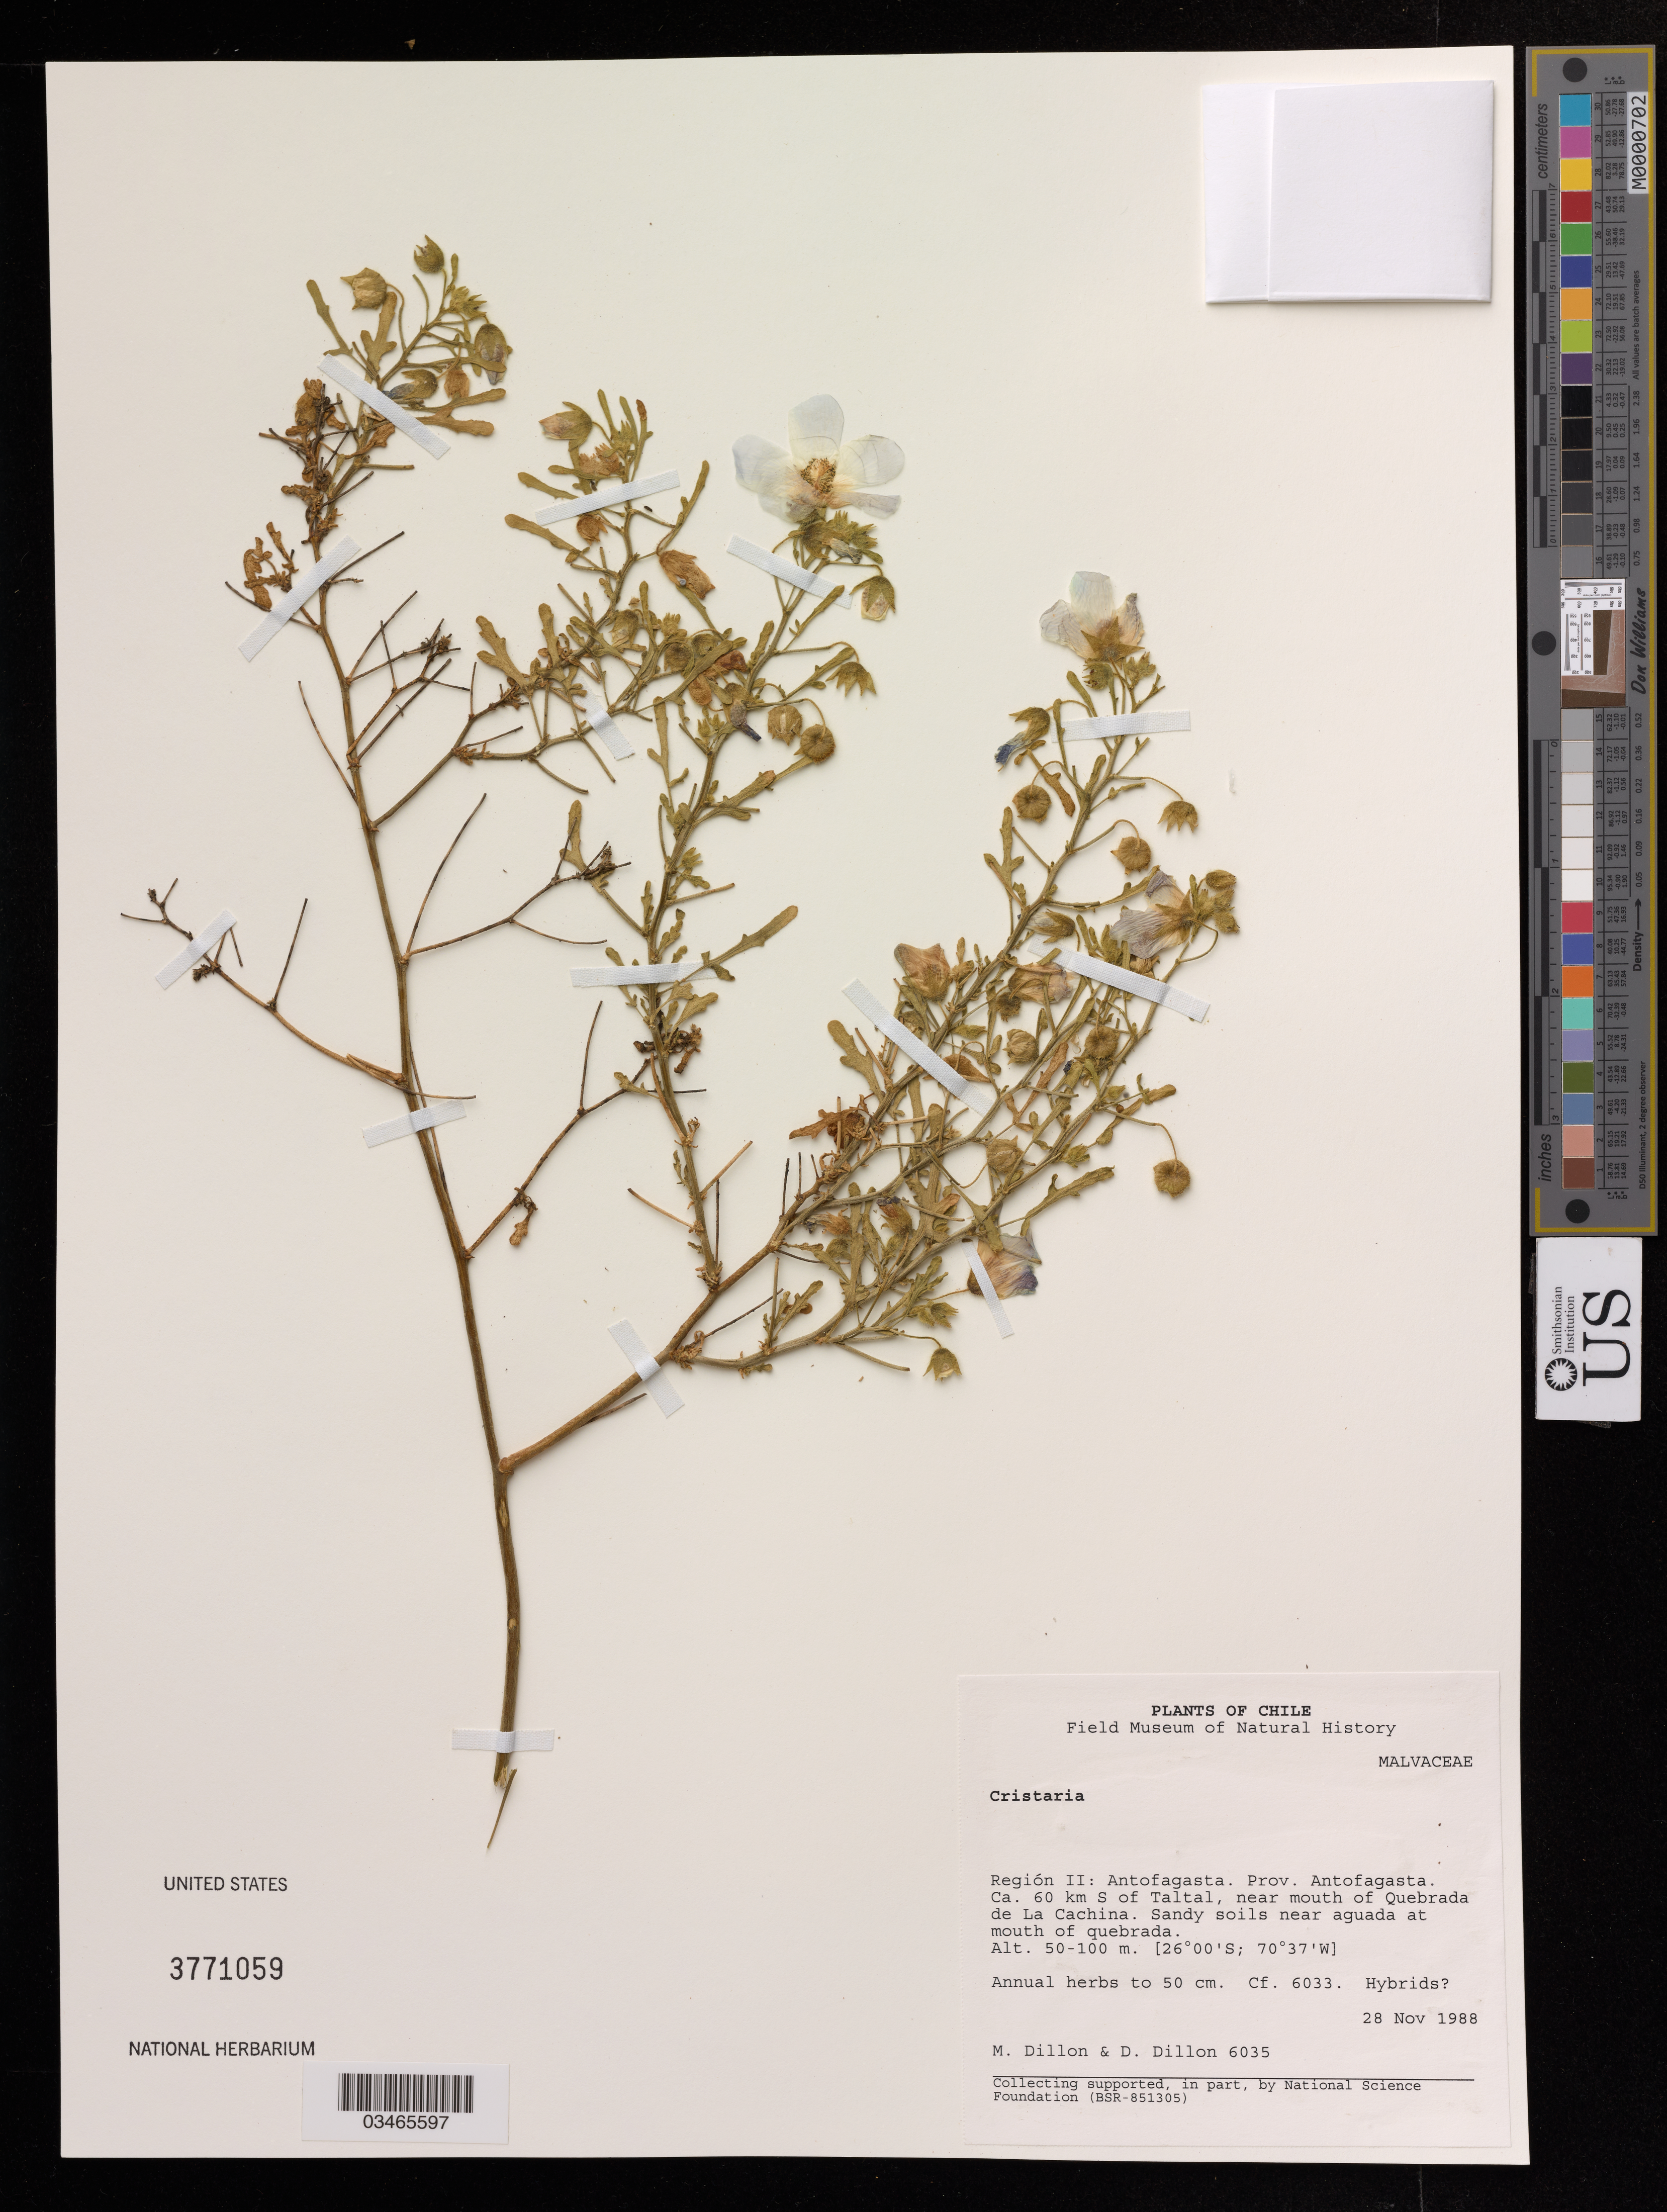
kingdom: Plantae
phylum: Tracheophyta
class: Magnoliopsida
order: Malvales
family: Malvaceae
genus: Cristaria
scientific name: Cristaria sp.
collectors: M. O. Dillon & D. Dillon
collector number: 6035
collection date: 1988-11-28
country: Chile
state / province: Antofagasta (II)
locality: Prov. Antofagasta, Ca. 60 km S of Taltal, near mouth of Quebrada de La Cachina, Sandy soild near aguada at mouth of quebrada.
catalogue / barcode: US 3771059